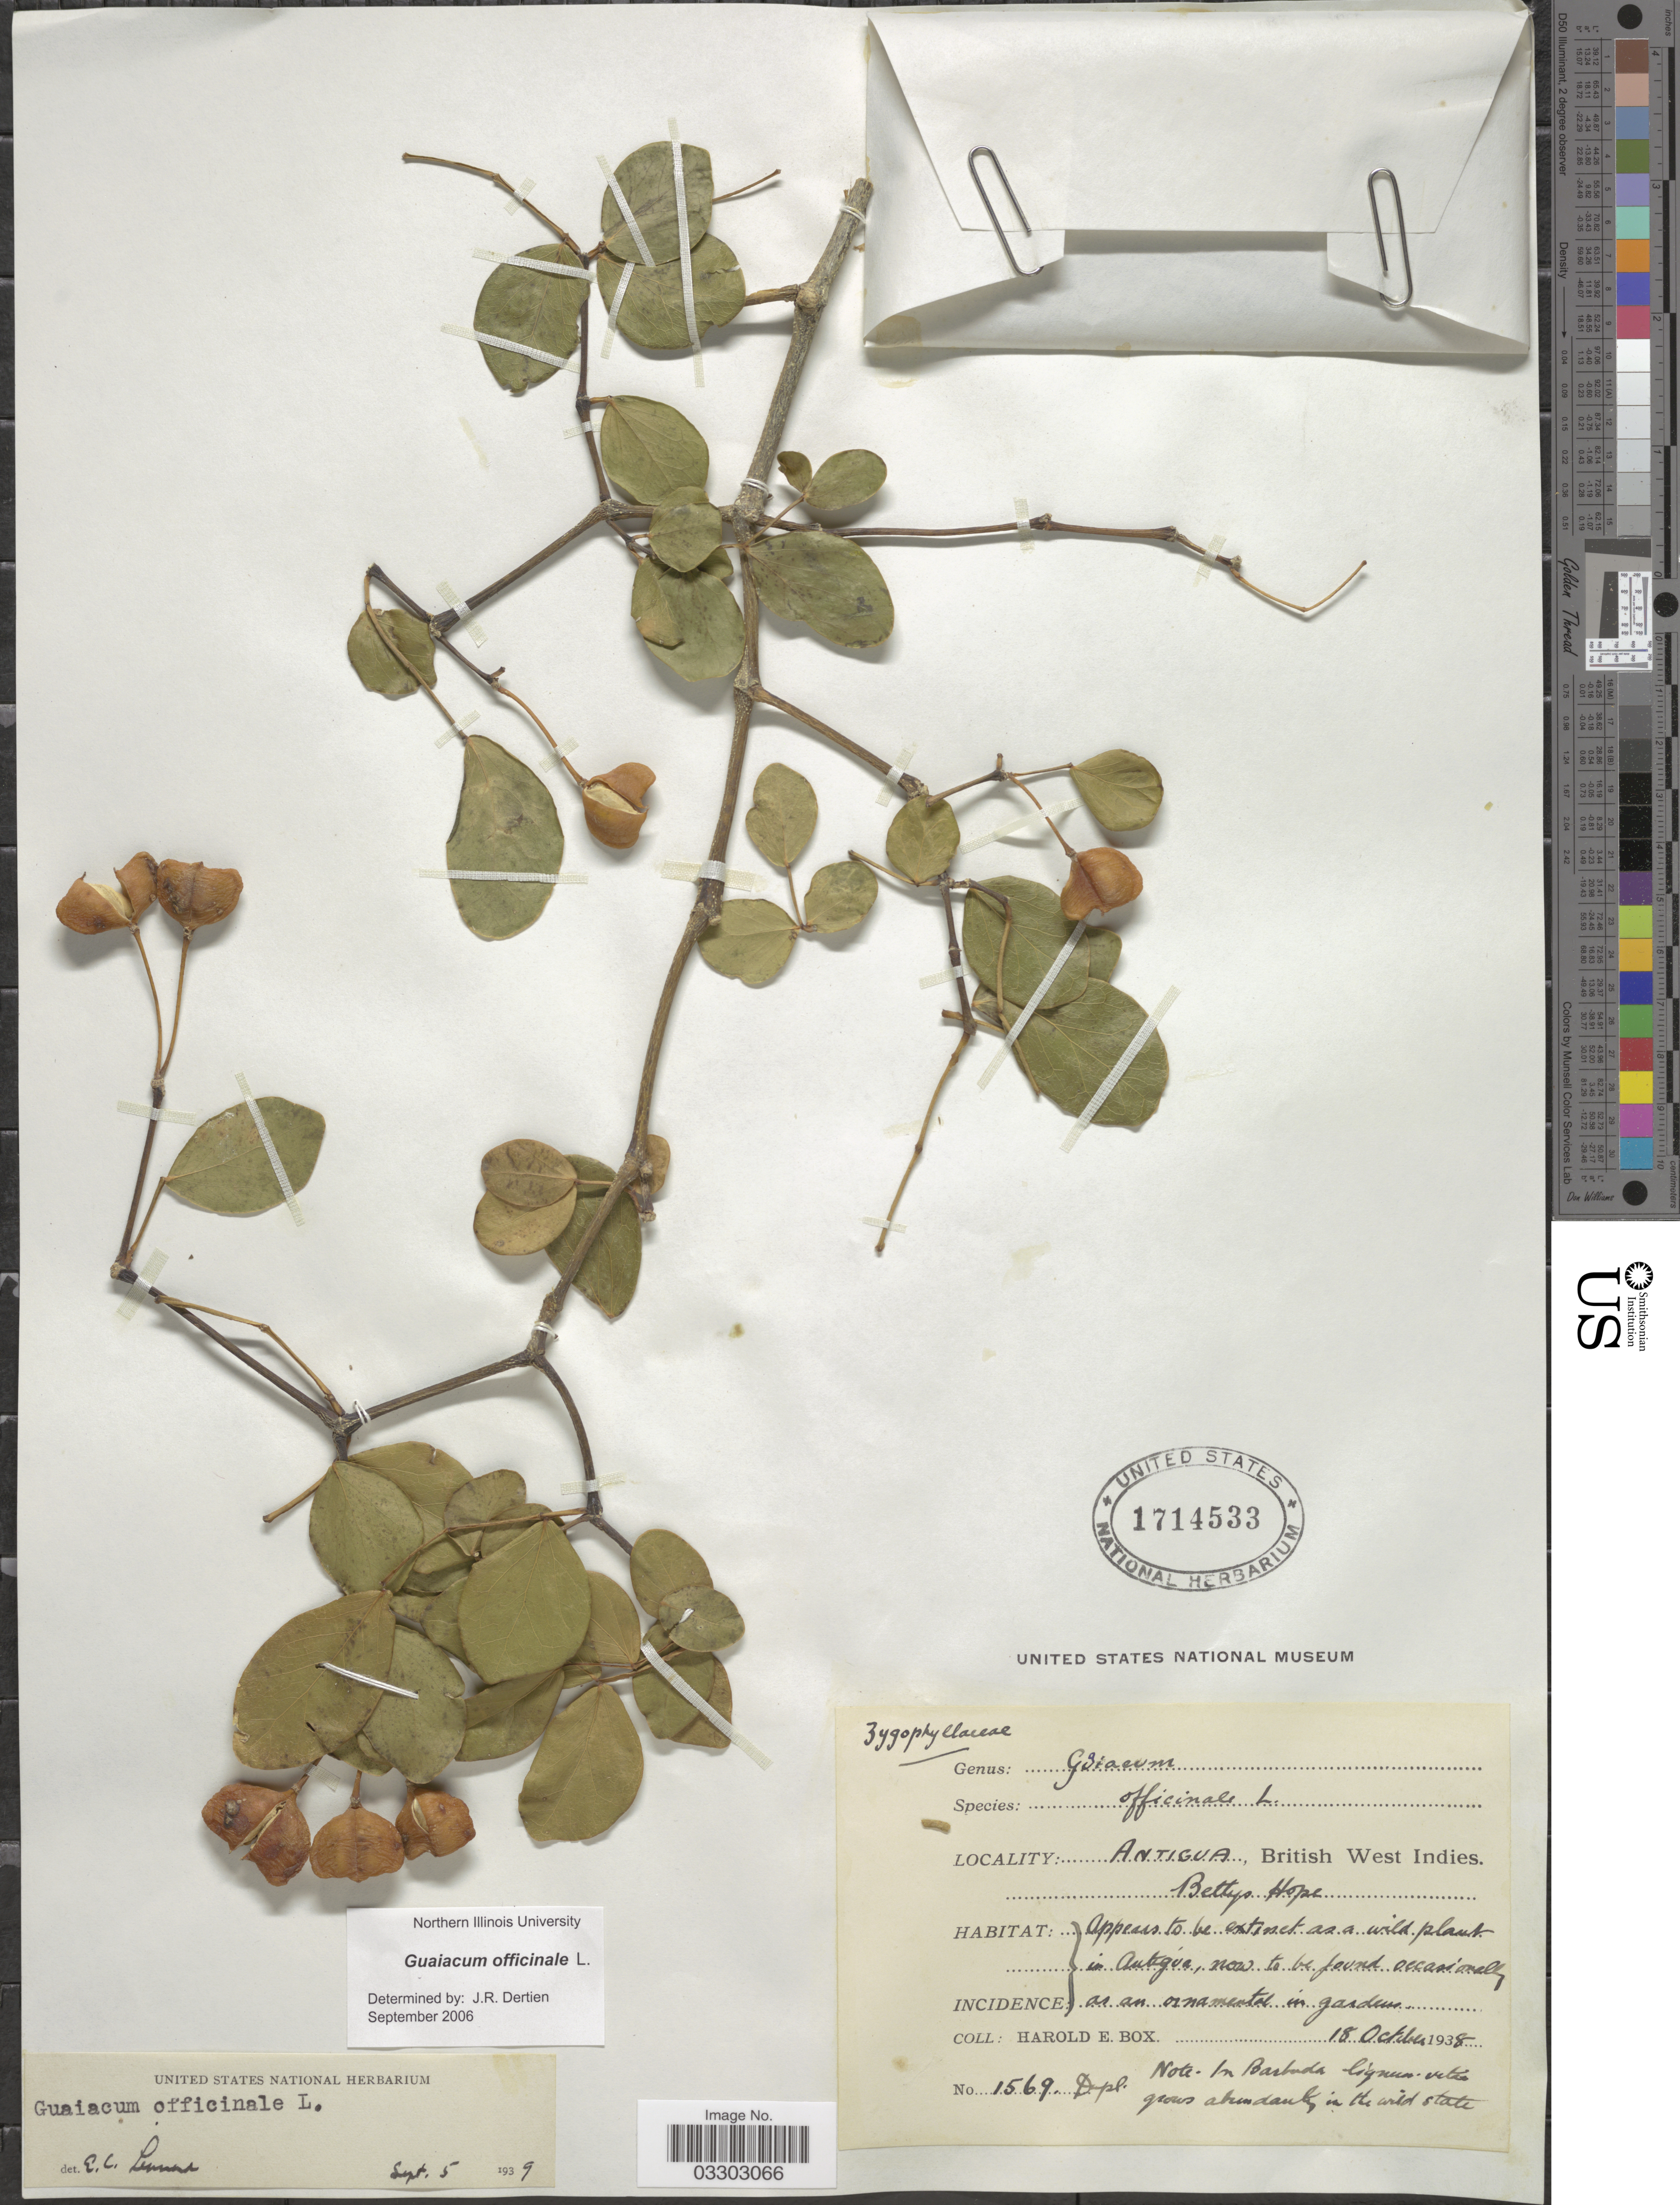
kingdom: Plantae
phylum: Tracheophyta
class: Magnoliopsida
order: Zygophyllales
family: Zygophyllaceae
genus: Guaiacum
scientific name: Guaiacum officinale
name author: L.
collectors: H. E. Box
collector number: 1569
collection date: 1938-10-18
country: Antigua and Barbuda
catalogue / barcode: US 1714533